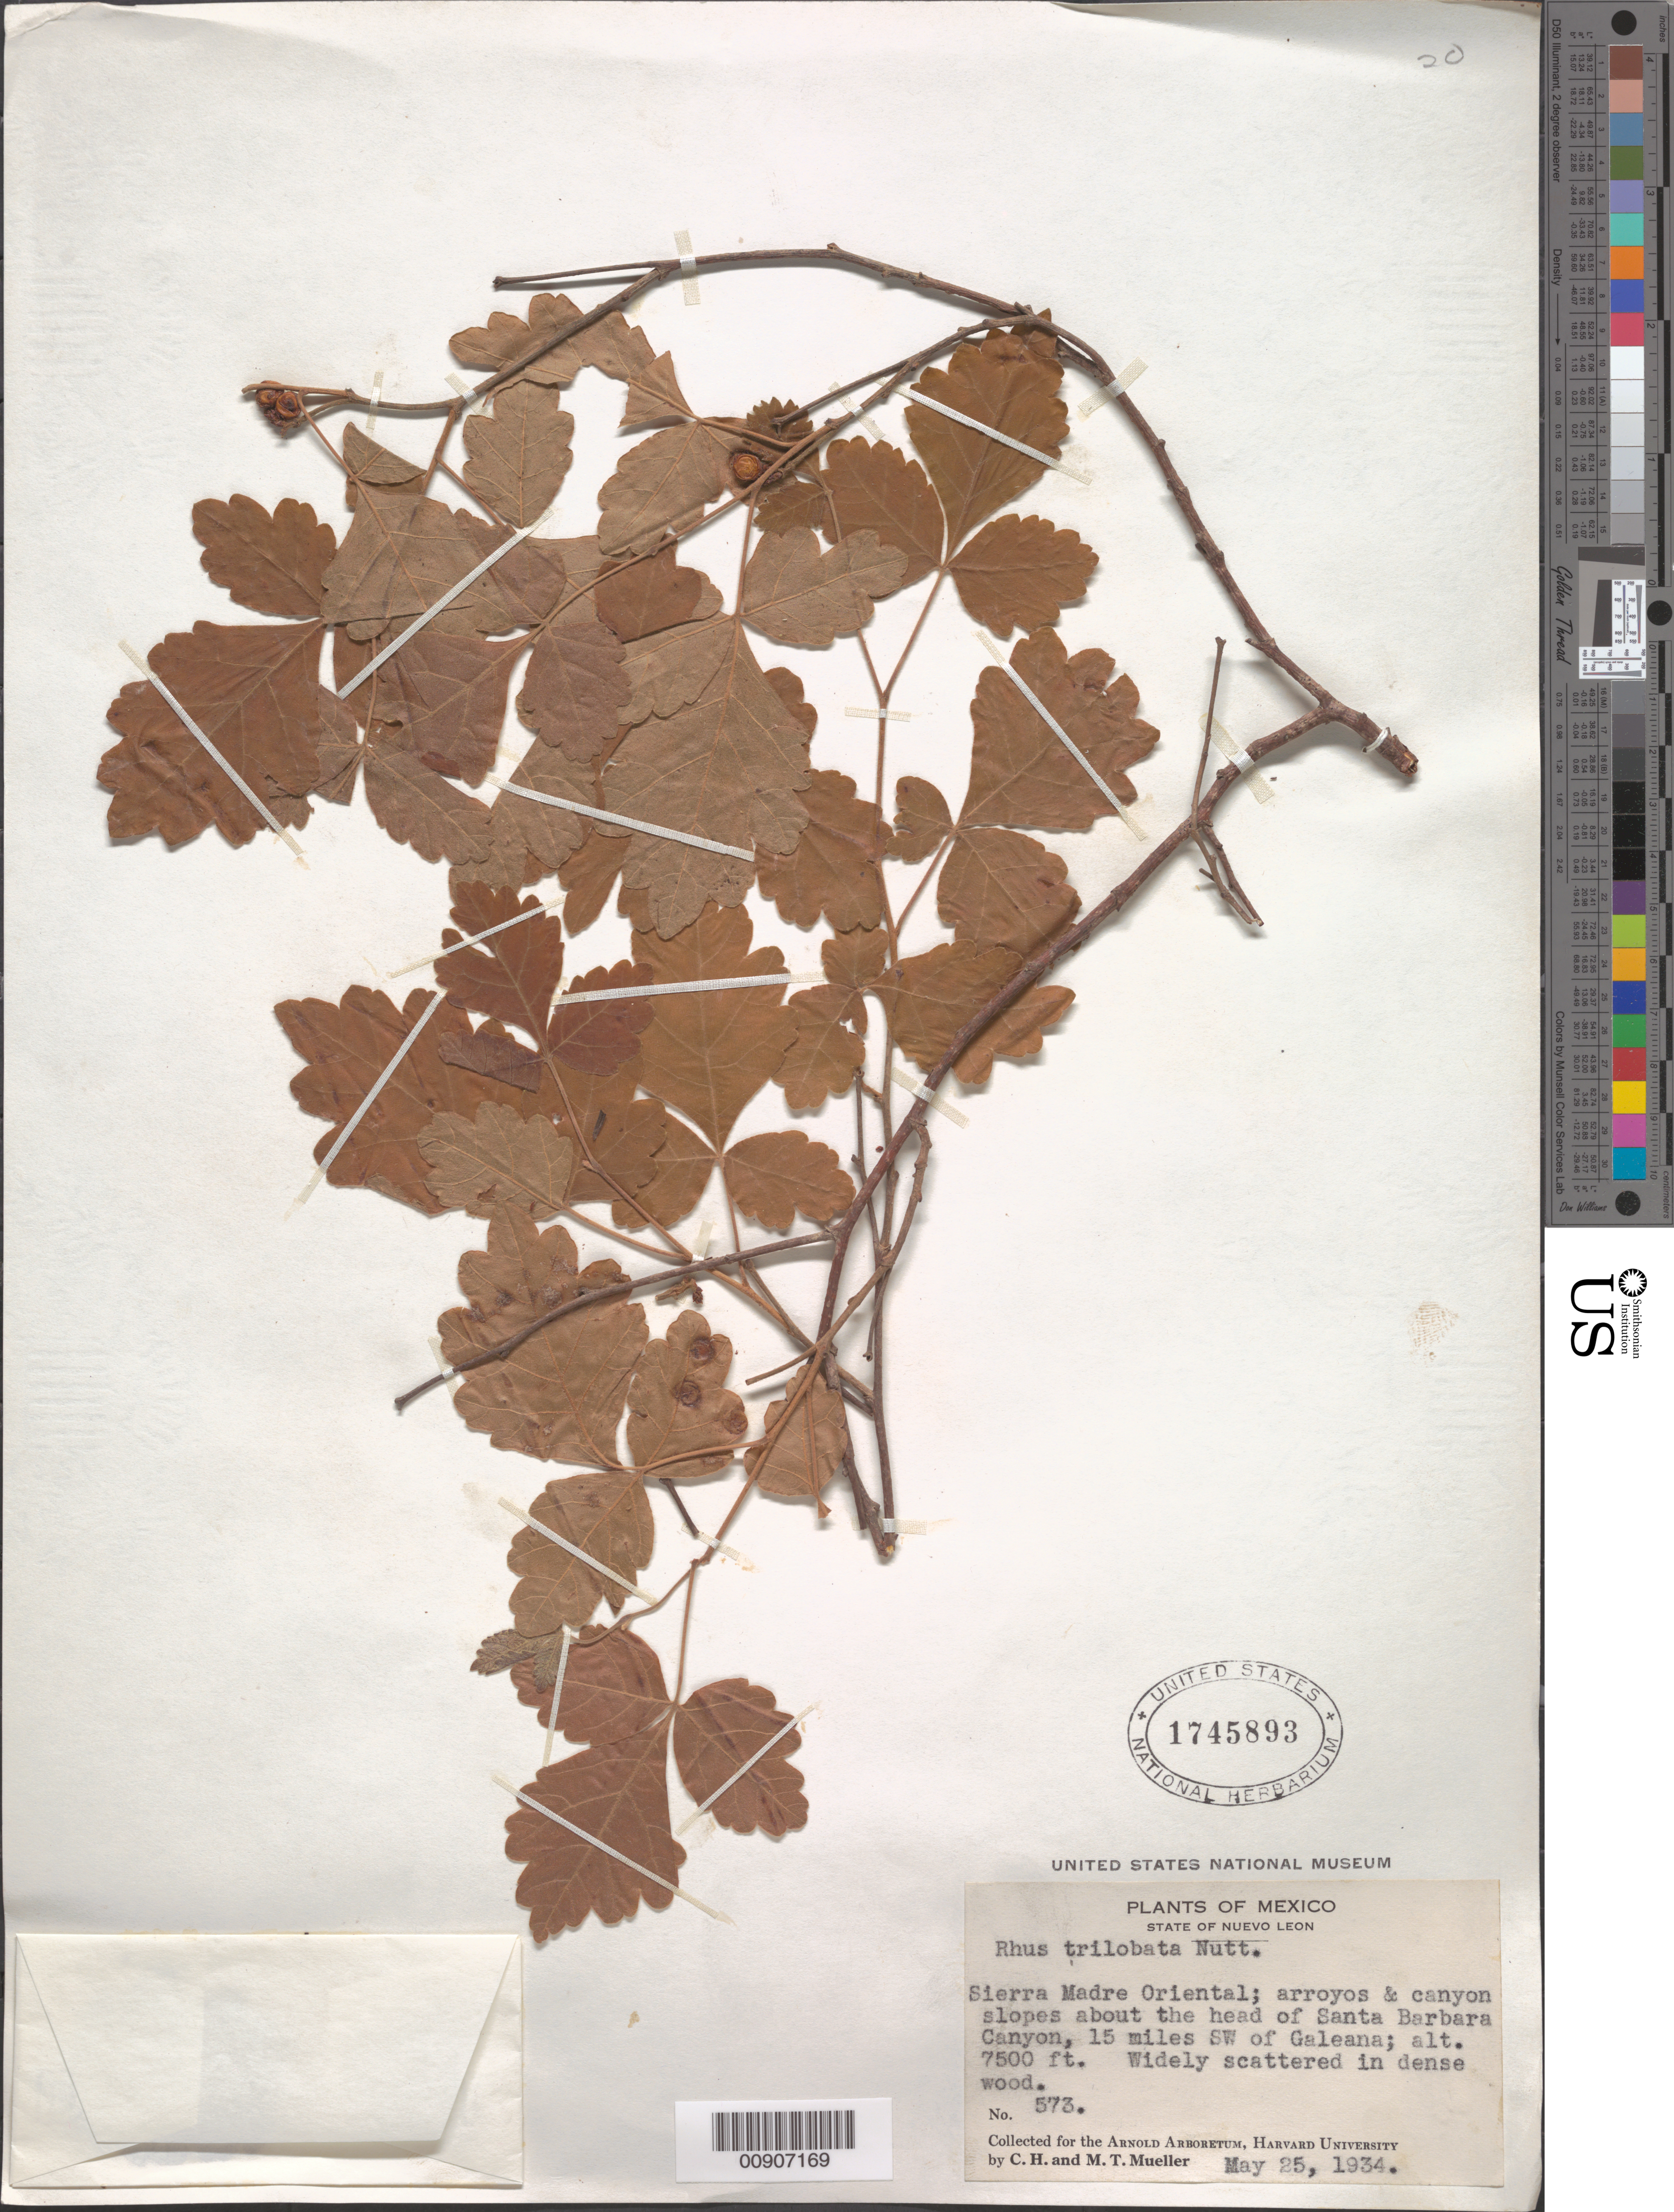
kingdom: Plantae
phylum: Tracheophyta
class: Magnoliopsida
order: Sapindales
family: Anacardiaceae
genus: Rhus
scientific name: Rhus trilobata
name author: Nutt.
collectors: C. H. Mueller & M. Mueller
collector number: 573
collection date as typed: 25 May 1934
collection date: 1934-05-25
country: Mexico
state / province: Nuevo León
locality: State of Nuevo León: Sierra Madre Oriental; arroyos & canyon slopes about head of Santa Barbara Canyon, 15 miles SW of Galeana.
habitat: In dense wood.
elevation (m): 2286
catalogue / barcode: US 1745893